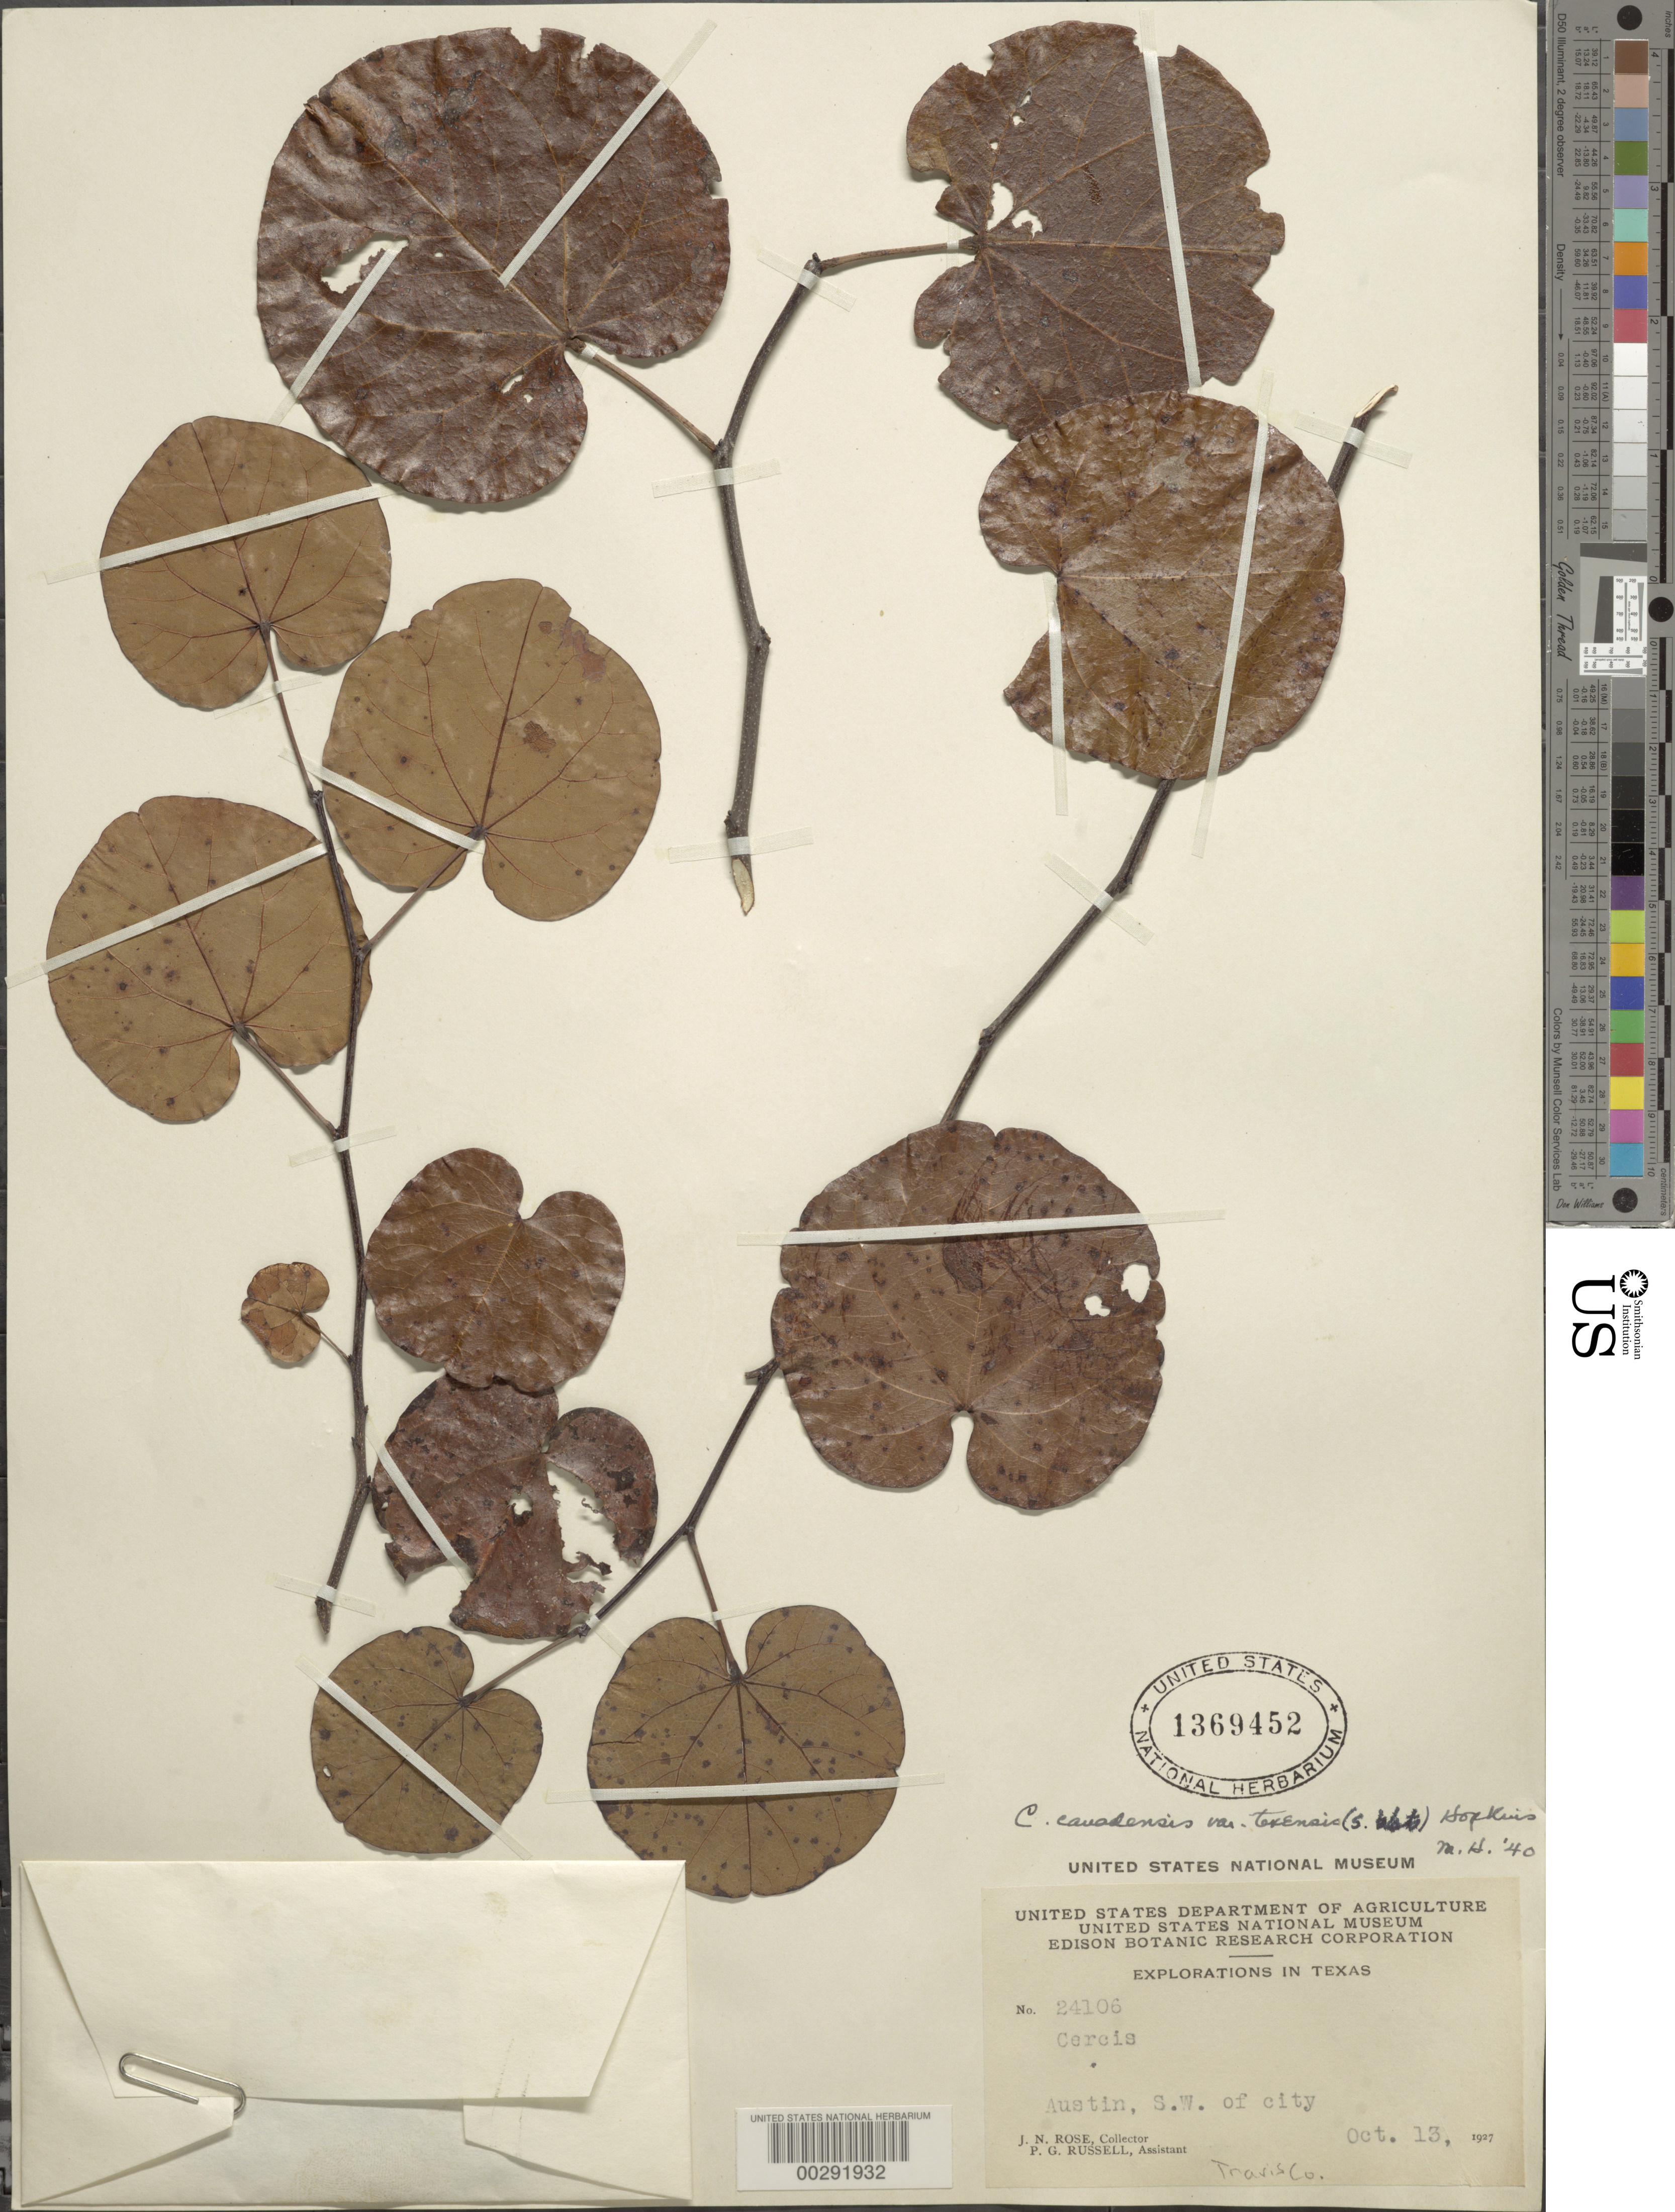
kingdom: Plantae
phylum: Tracheophyta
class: Magnoliopsida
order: Fabales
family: Fabaceae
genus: Cercis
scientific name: Cercis reniformis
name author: A. Gray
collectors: J. N. Rose & P. G. Russell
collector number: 24106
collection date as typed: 13 Oct 1927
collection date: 1927-10-13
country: United States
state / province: Texas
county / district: Travis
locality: Austin, sw of city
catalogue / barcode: US 1369452